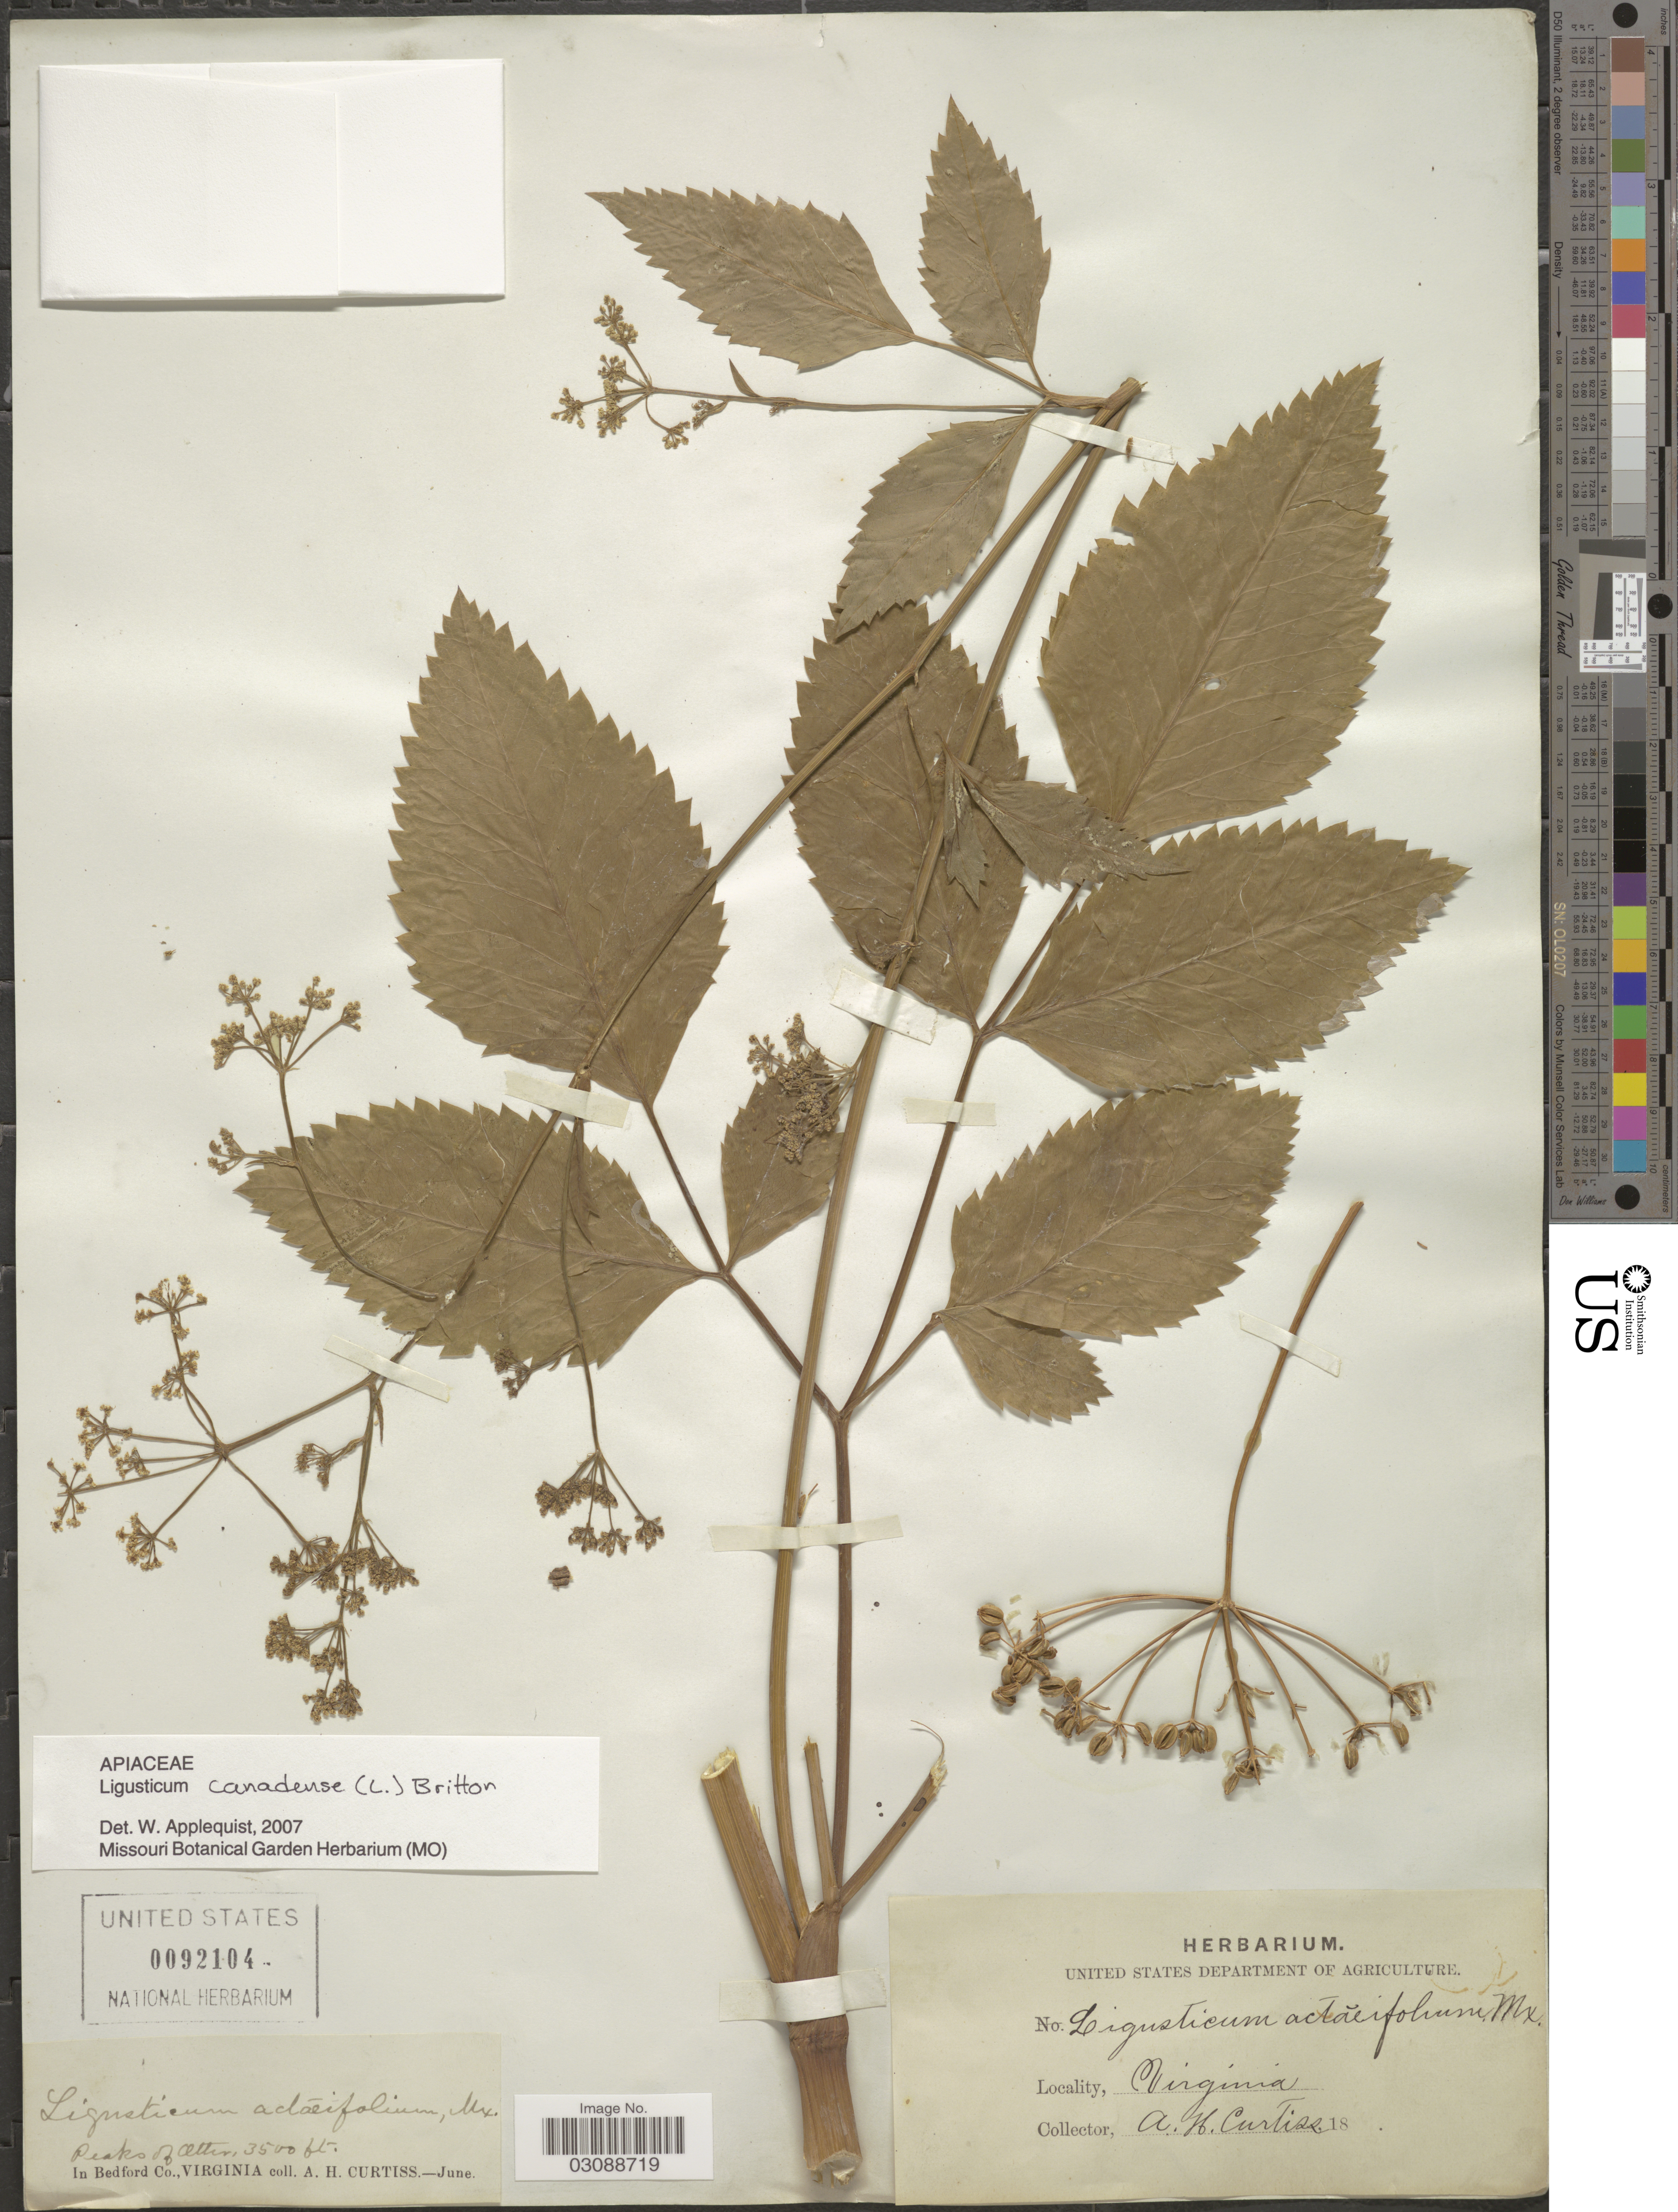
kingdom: Plantae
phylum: Tracheophyta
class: Magnoliopsida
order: Apiales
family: Apiaceae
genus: Ligusticum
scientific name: Ligusticum canadense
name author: (L.) Britton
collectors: A. H. Curtiss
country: United States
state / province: Virginia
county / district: Bedford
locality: Peaks of Otter. In Bedford Co.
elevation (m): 1067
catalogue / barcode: US 92104